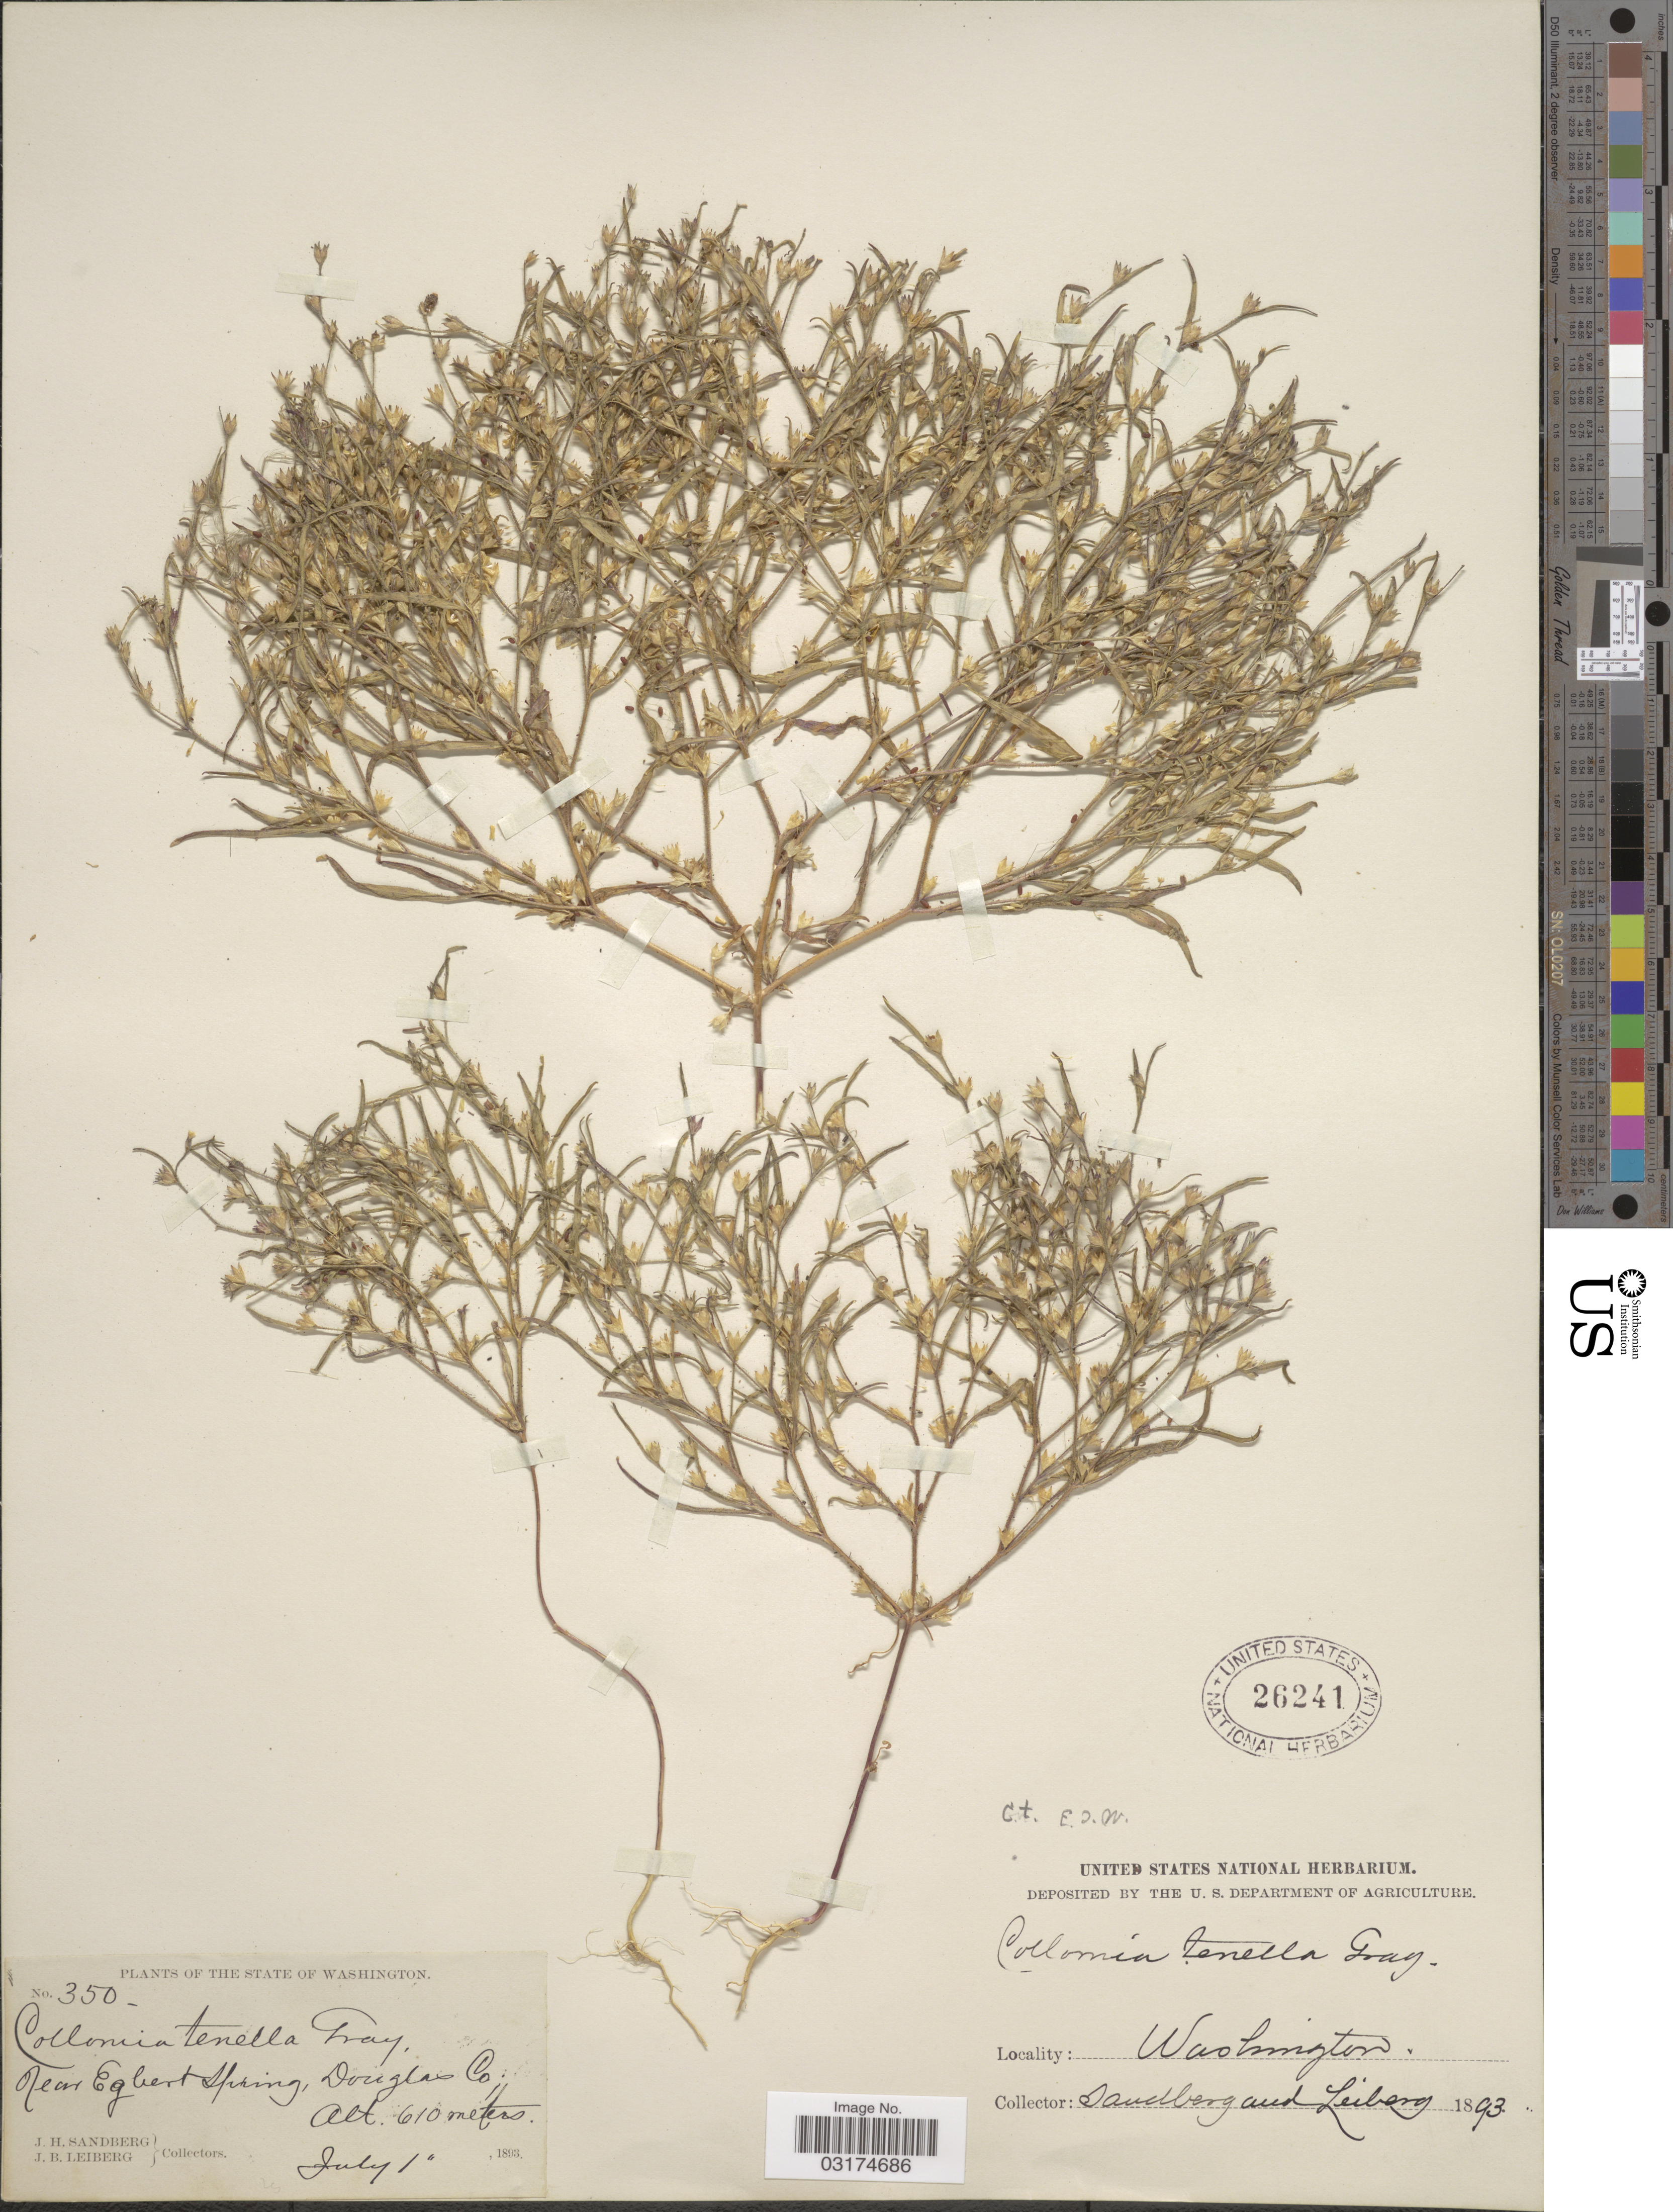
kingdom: Plantae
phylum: Tracheophyta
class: Magnoliopsida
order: Ericales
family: Polemoniaceae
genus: Collomia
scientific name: Collomia tenella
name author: A. Gray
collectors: J. H. Sandberg & J. B. Leiberg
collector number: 350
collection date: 1893-07-01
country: United States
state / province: Washington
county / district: Douglas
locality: Near Egbert Spring, Douglas Co.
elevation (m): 610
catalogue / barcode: US 26241